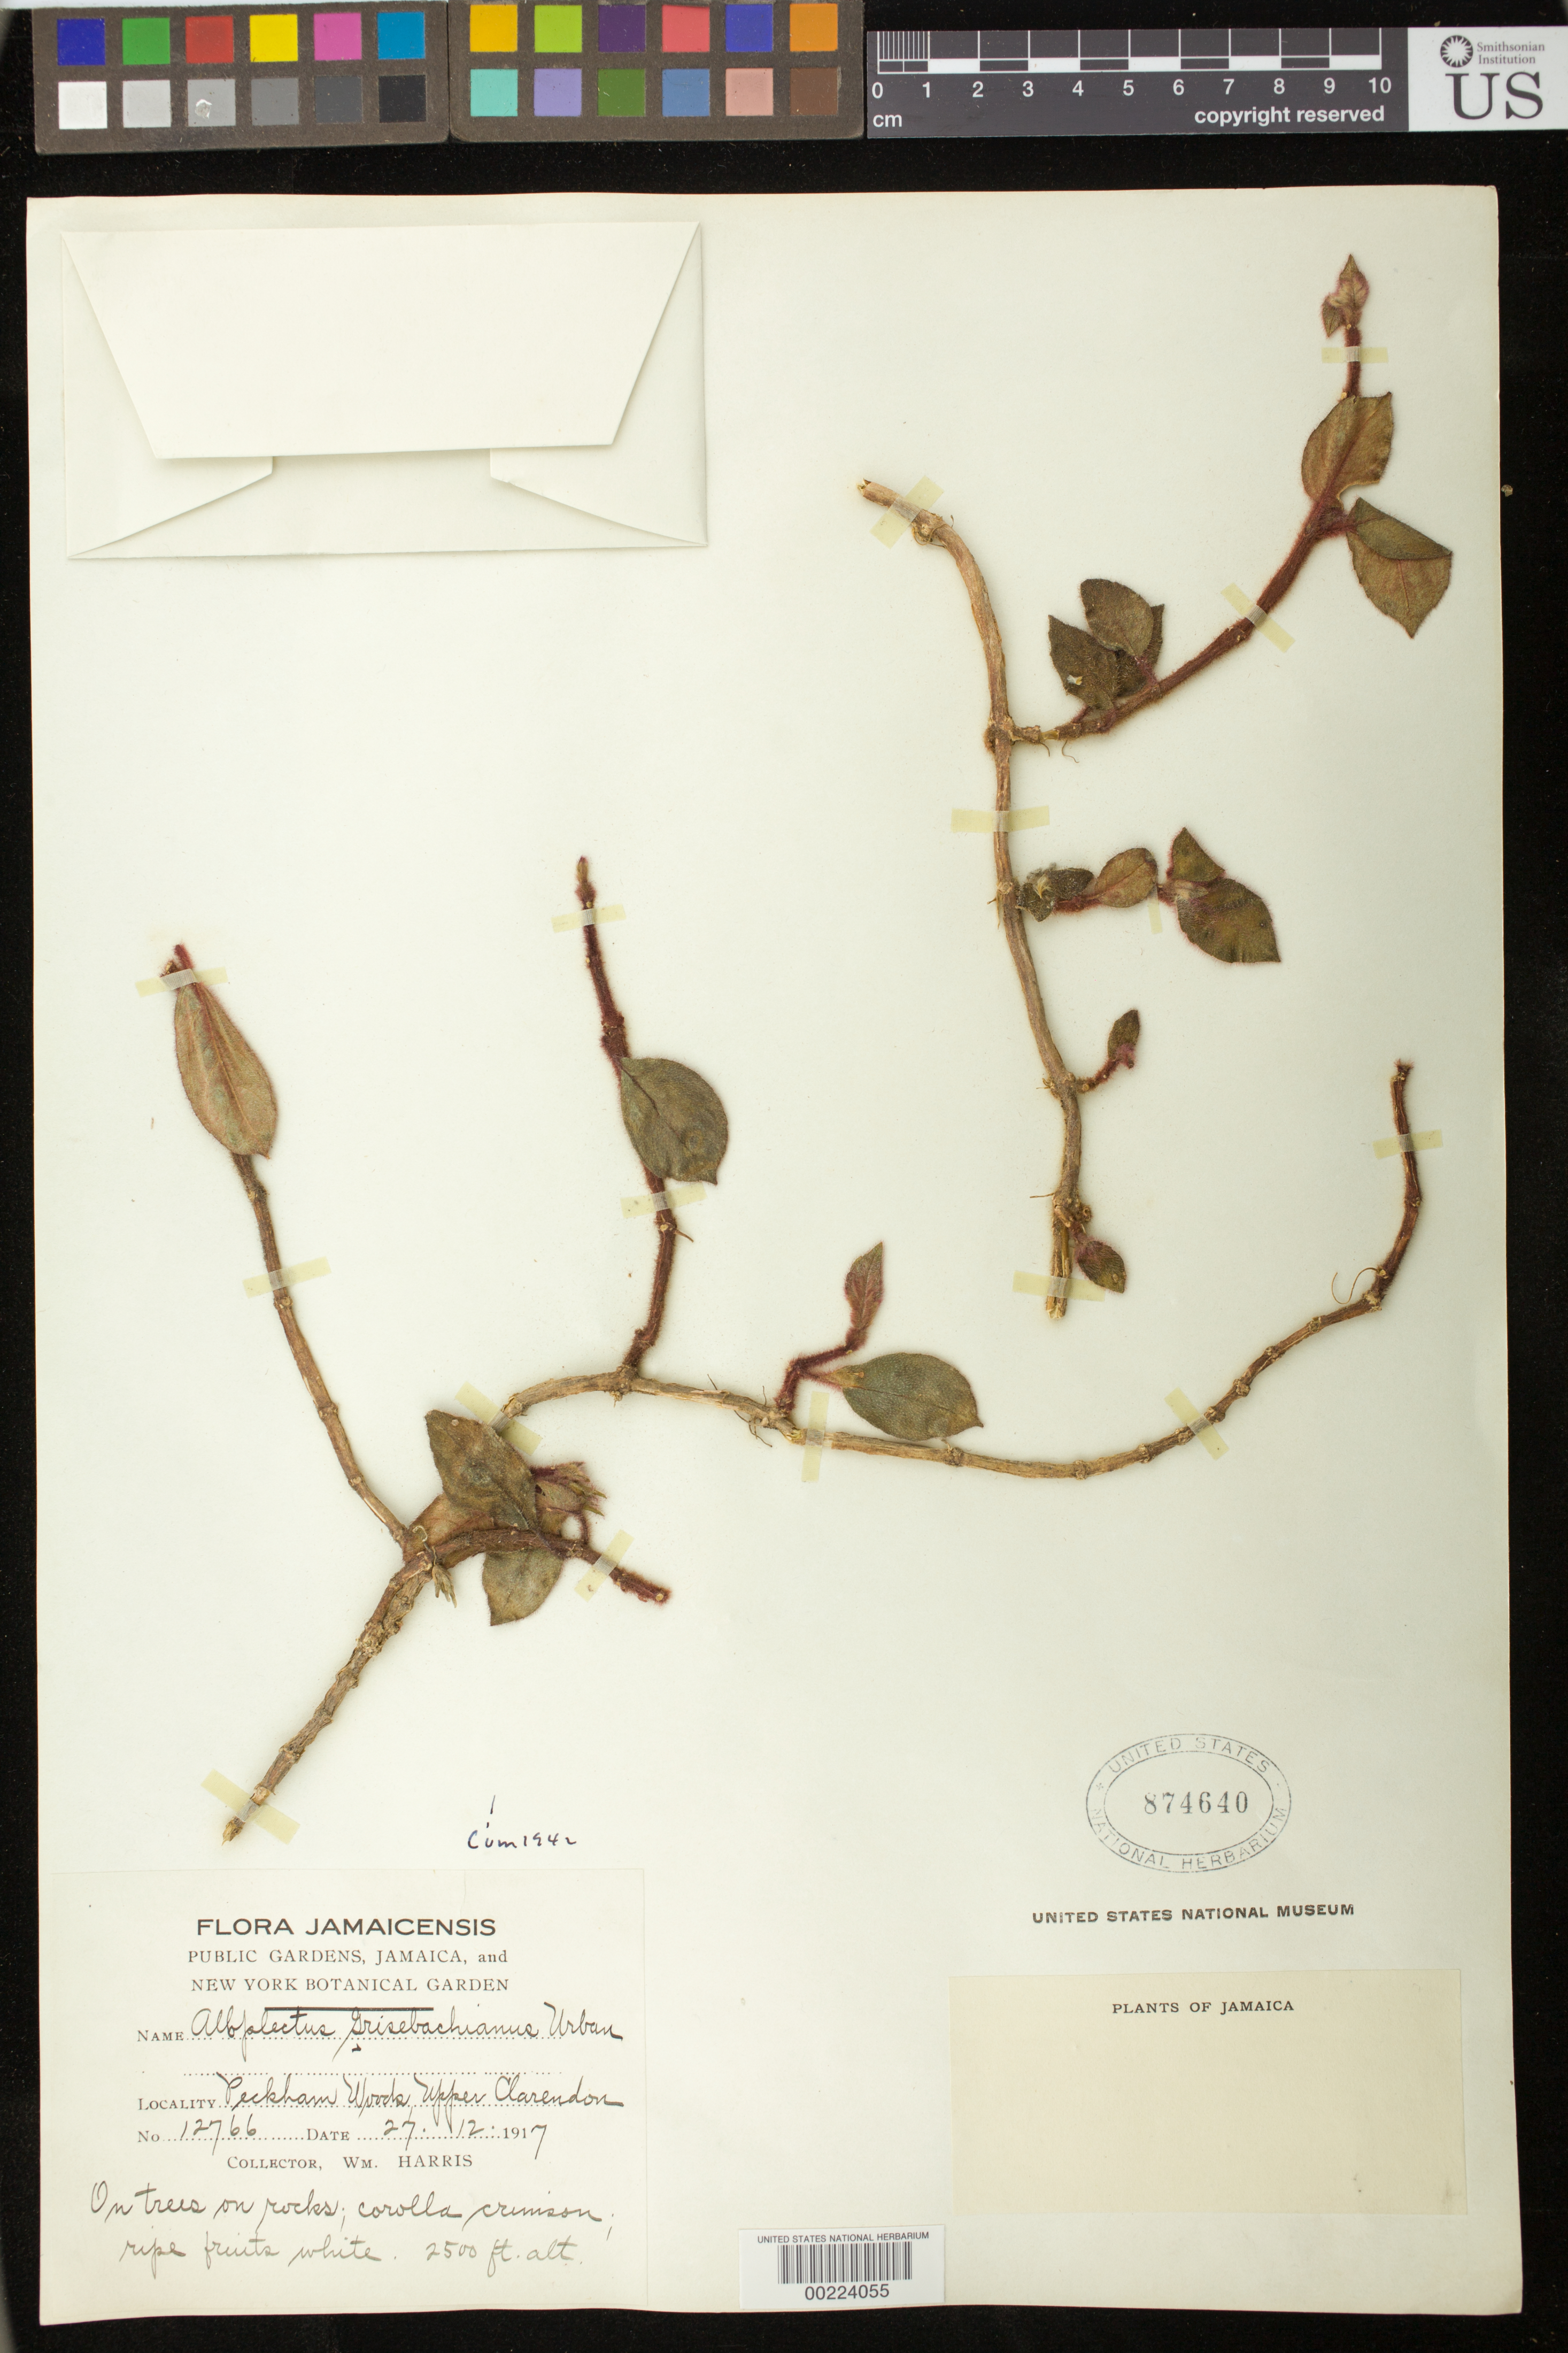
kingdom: Plantae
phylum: Tracheophyta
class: Magnoliopsida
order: Lamiales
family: Gesneriaceae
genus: Columnea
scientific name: Columnea grisebachiana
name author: Kuntze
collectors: W. Harris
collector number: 12766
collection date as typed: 27 Dec 1917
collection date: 1917-12-27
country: Jamaica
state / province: Clarendon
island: Jamaica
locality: Peckham Woods, Upper Clarendon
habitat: On trees on rocks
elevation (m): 762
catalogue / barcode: US 874640